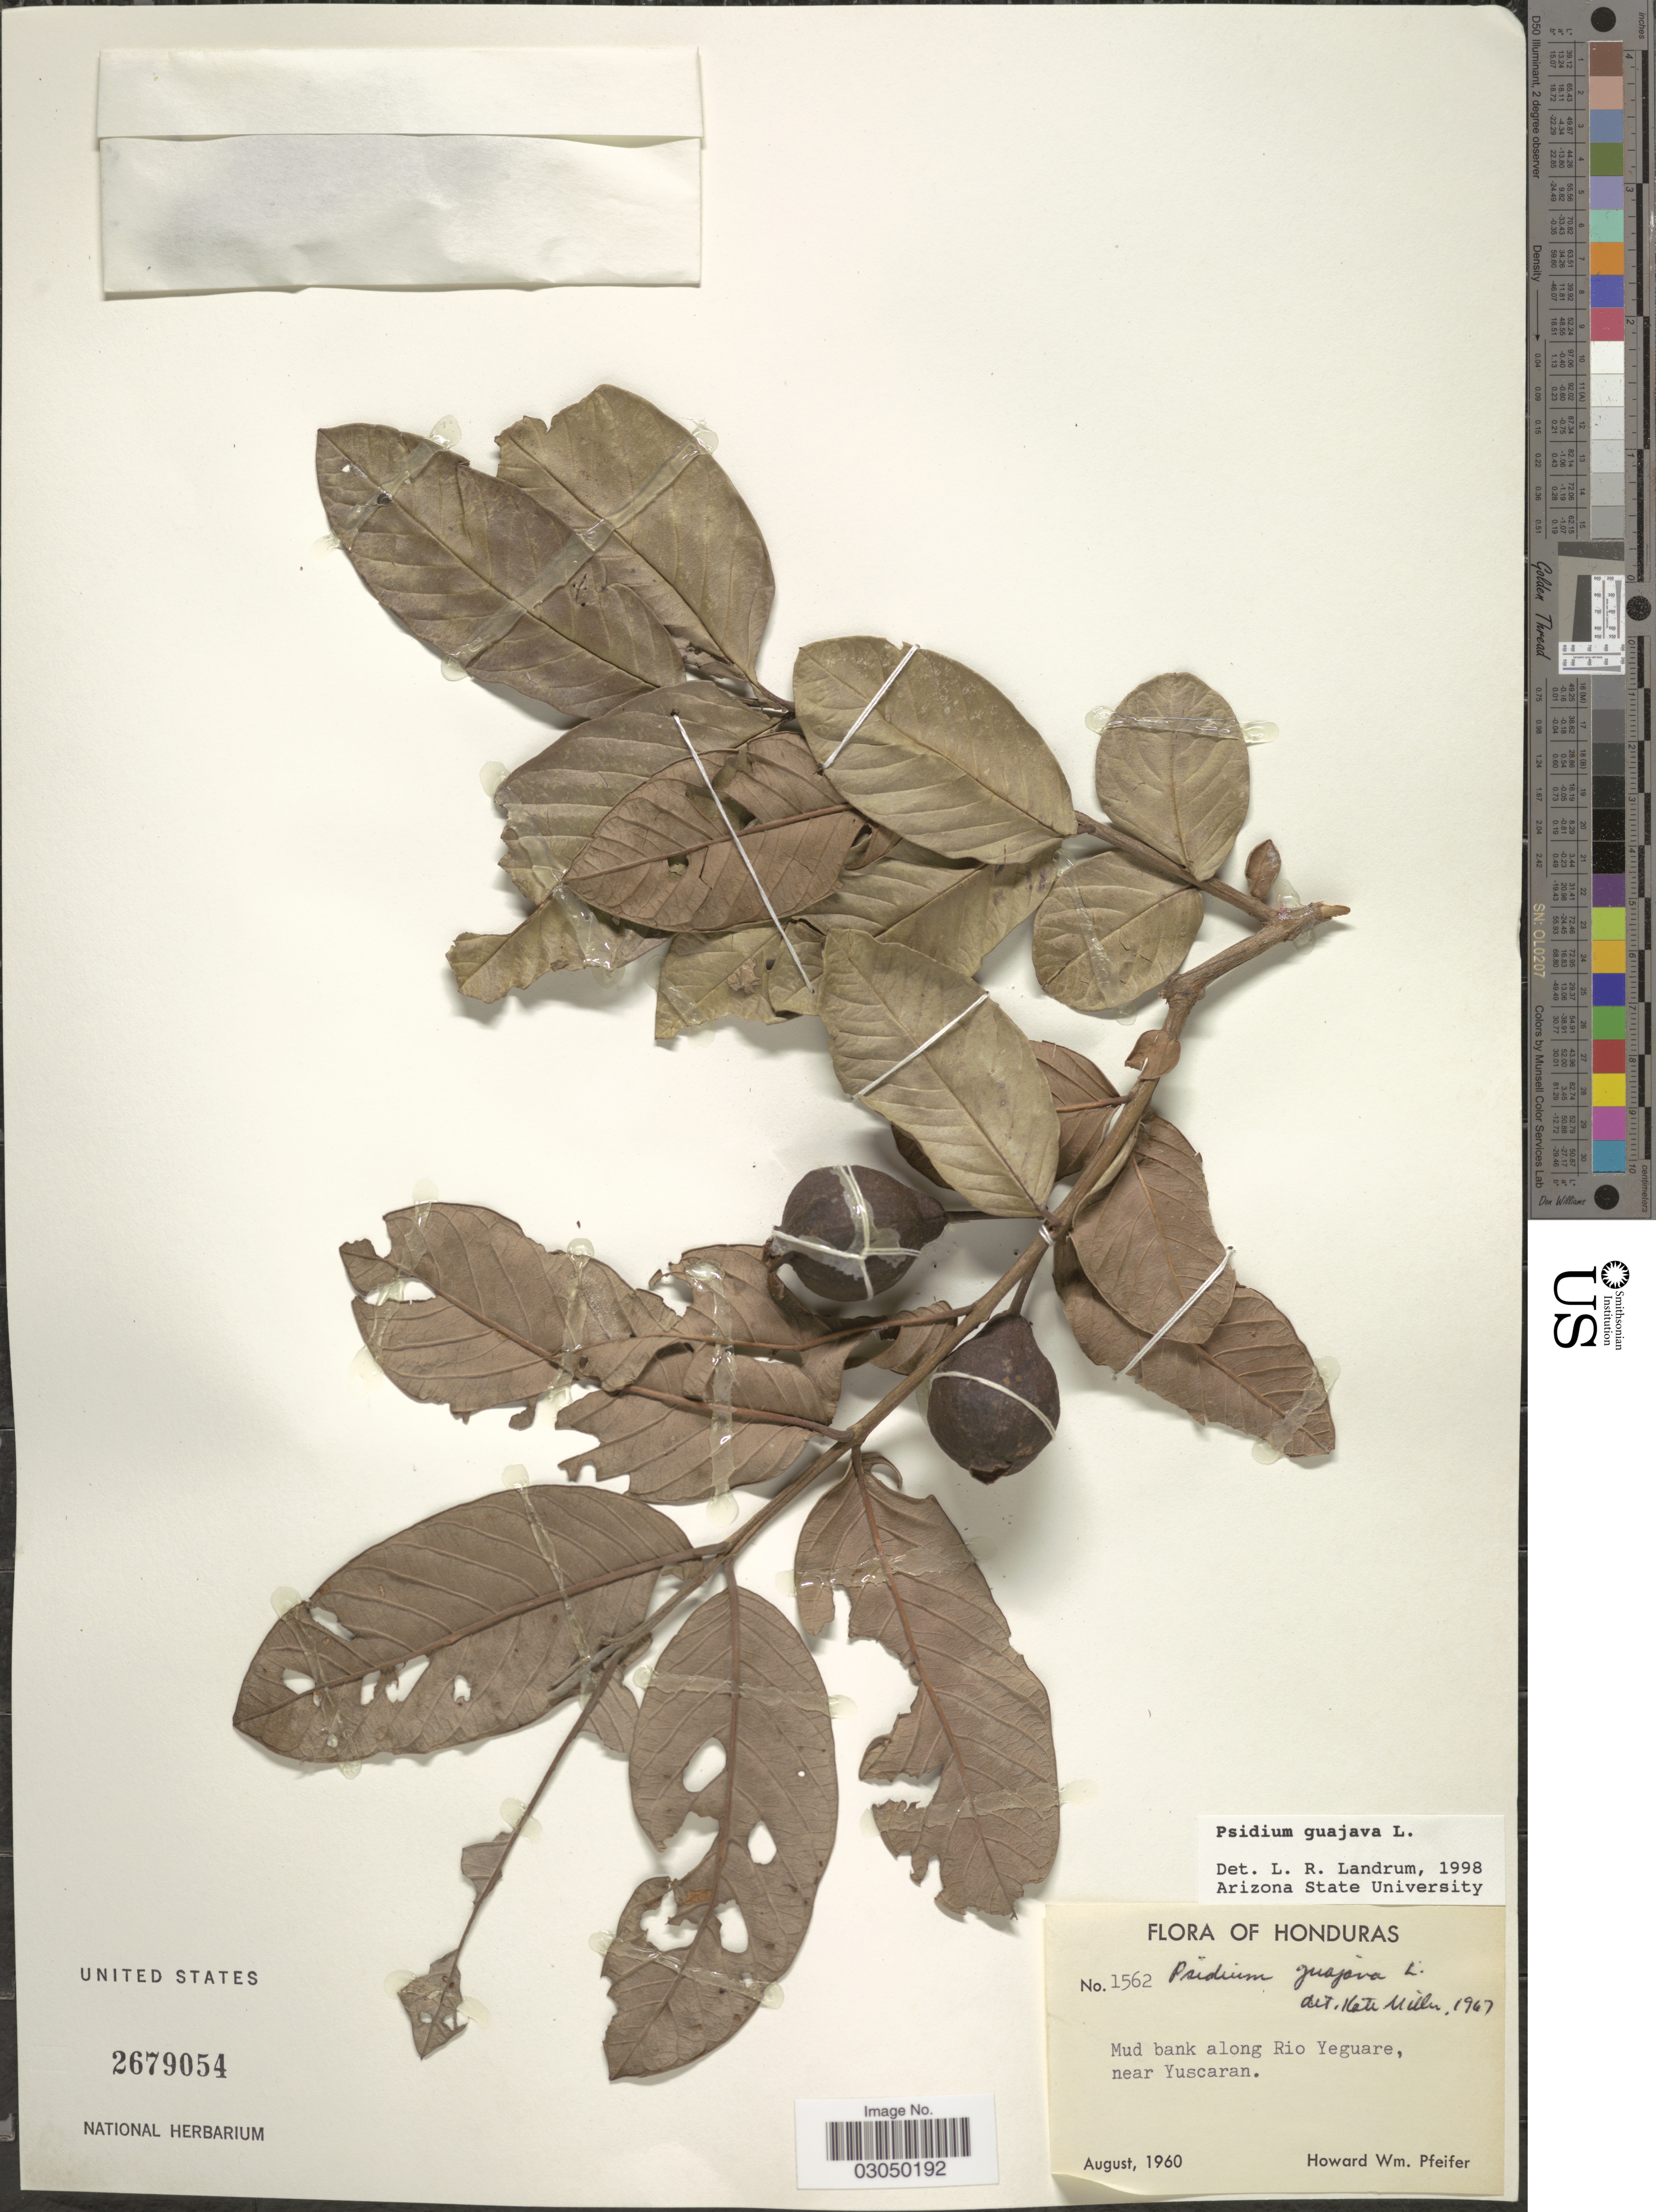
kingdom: Plantae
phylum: Tracheophyta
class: Magnoliopsida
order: Myrtales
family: Myrtaceae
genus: Psidium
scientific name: Psidium guajava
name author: L.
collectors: H. W. Pfeifer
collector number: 1562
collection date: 1960-08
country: Honduras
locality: Mud bank along Rio Yeguare, near Yuscaran.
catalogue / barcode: US 2679054